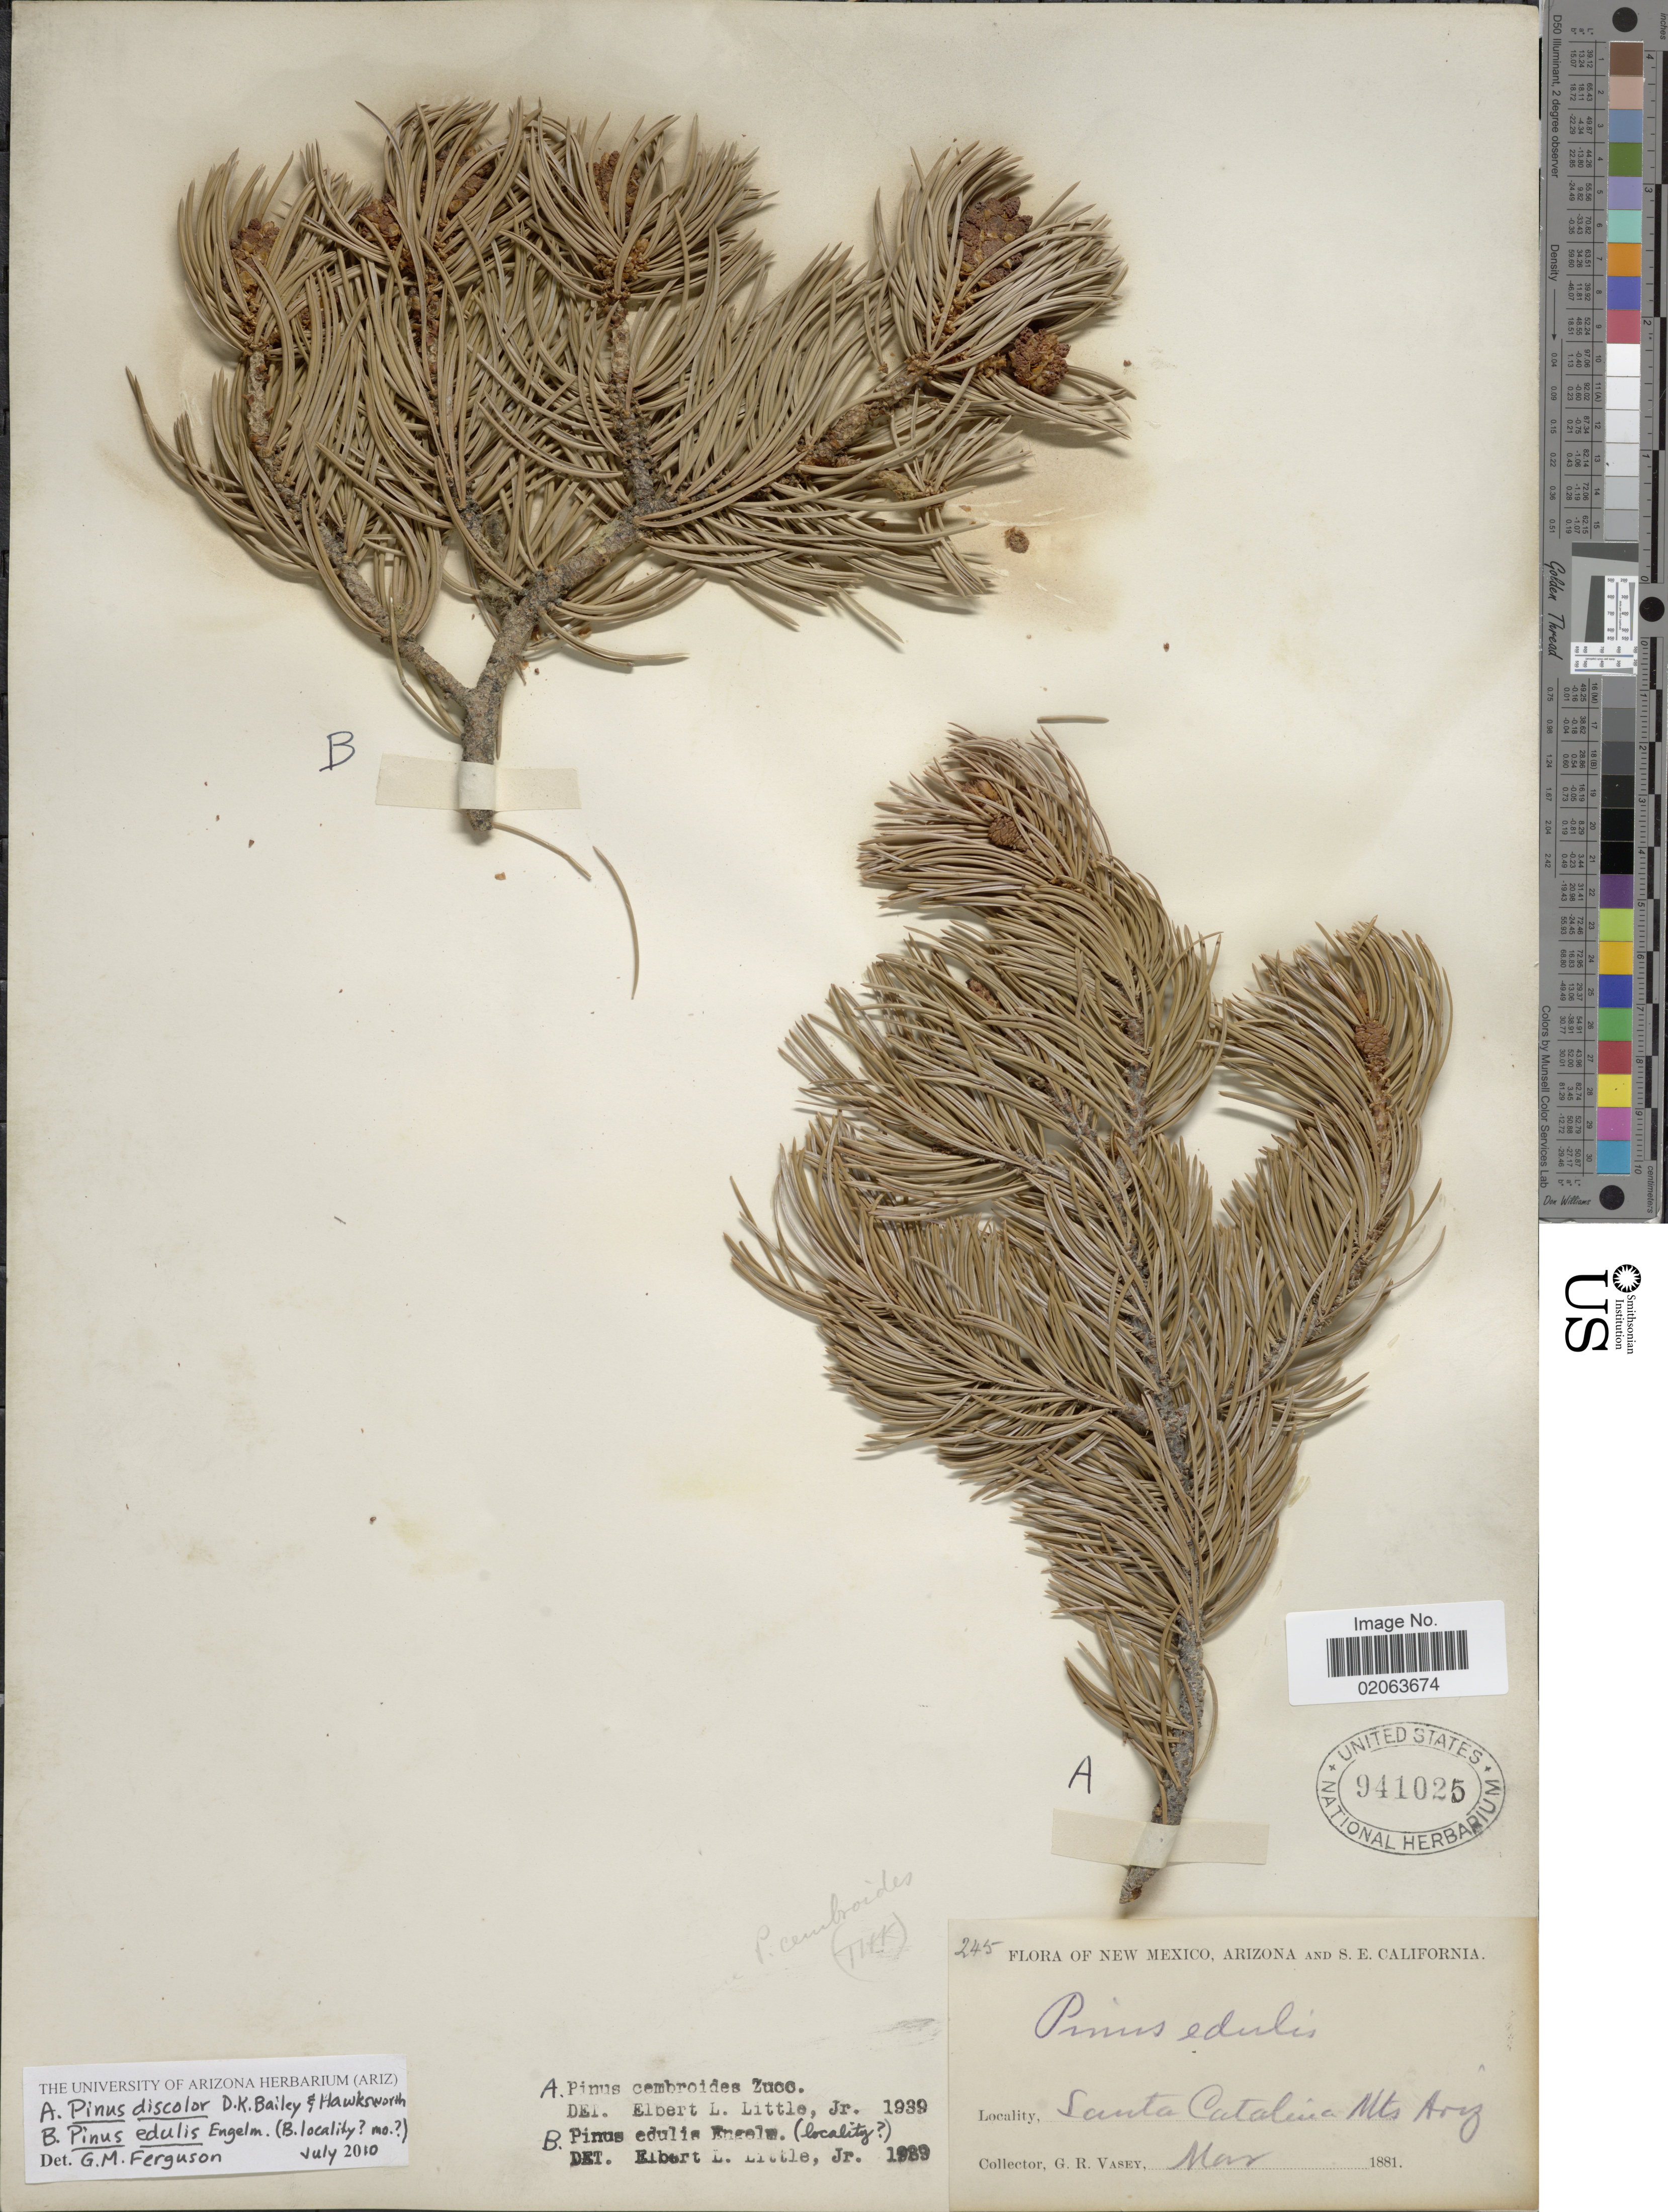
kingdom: Plantae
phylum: Tracheophyta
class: Pinopsida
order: Pinales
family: Pinaceae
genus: Pinus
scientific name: Pinus discolor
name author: D.K. Bailey & Hawksw.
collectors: G. R. Vasey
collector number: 245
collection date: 1881-03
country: United States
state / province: Arizona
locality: Santa Catalina Mts.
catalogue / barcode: US 941025